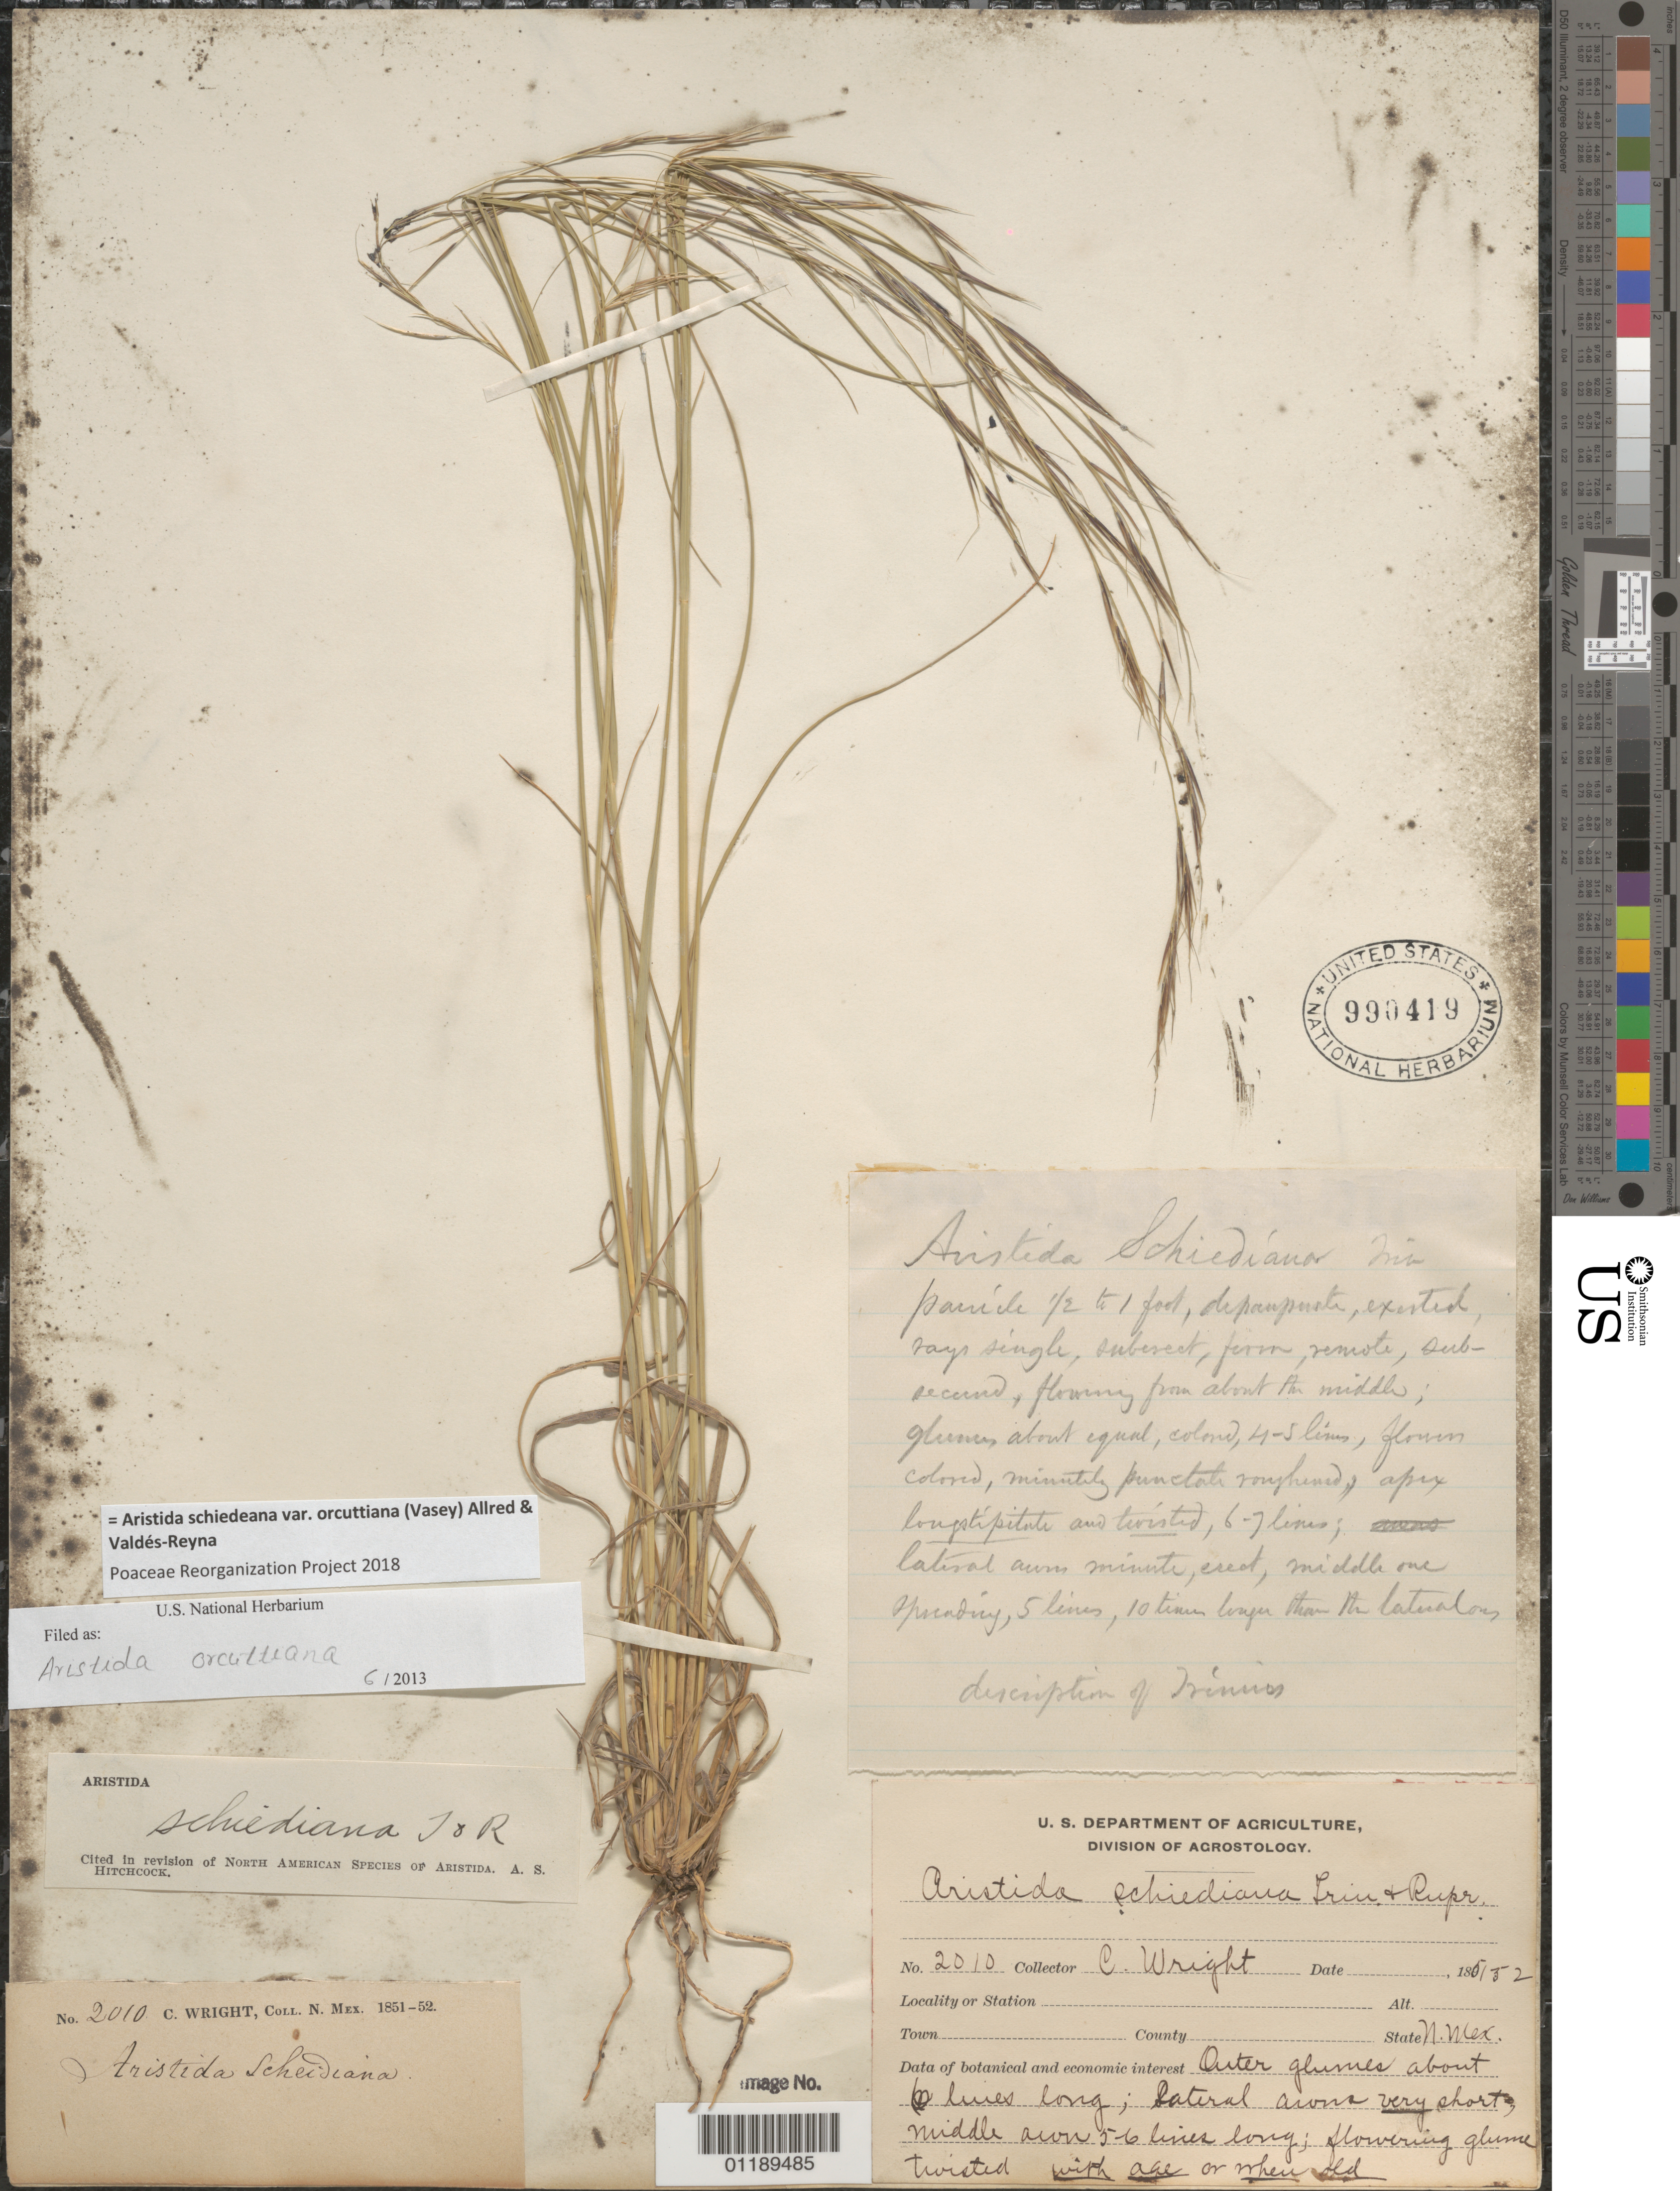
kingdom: Plantae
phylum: Tracheophyta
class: Liliopsida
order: Poales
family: Poaceae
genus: Aristida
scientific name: Aristida schiedeana var. orcuttiana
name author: (Vasey) Allred & Valdés-Reyna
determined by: Poaceae Reorganization Project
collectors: C. Wright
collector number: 2010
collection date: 1851/1852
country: United States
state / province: New Mexico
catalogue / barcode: US 990419